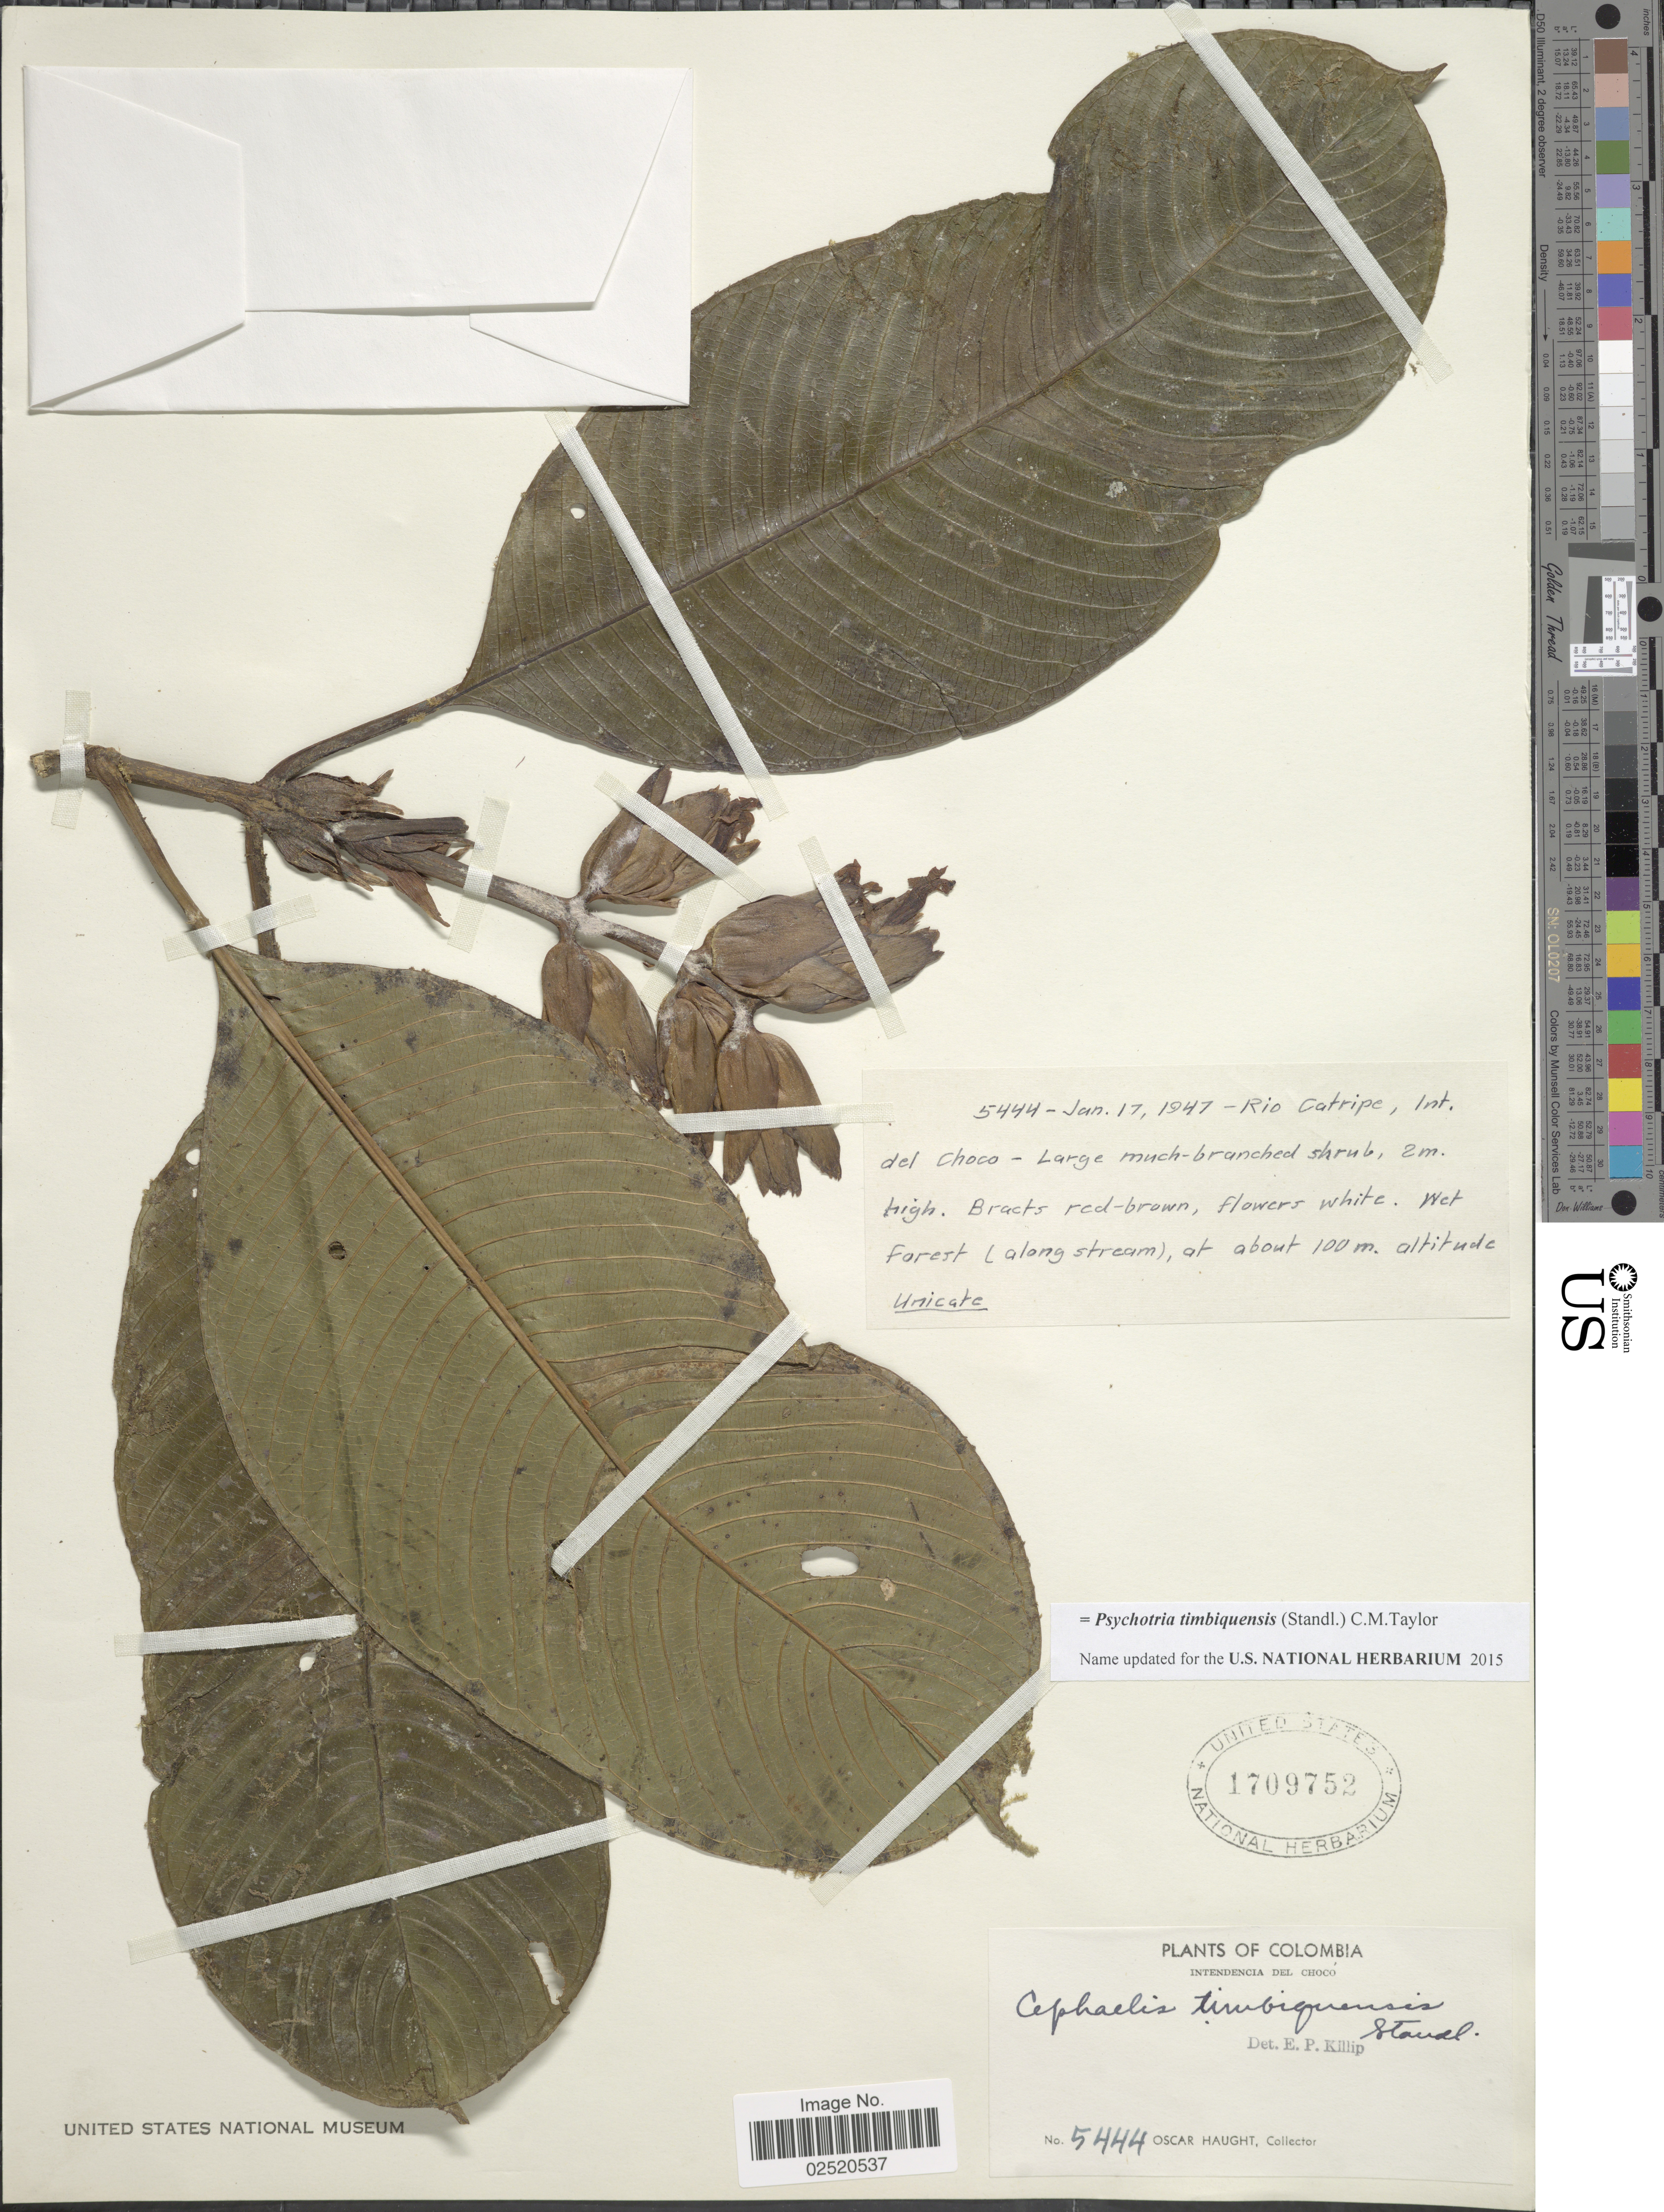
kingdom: Plantae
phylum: Tracheophyta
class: Magnoliopsida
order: Gentianales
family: Rubiaceae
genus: Psychotria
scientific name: Psychotria timbiquensis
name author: (Standl.) C.M. Taylor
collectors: O. Haught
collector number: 5444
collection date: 1947-01-17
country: Colombia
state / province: Chocó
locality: Rio Catripe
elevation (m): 100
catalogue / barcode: US 1709752